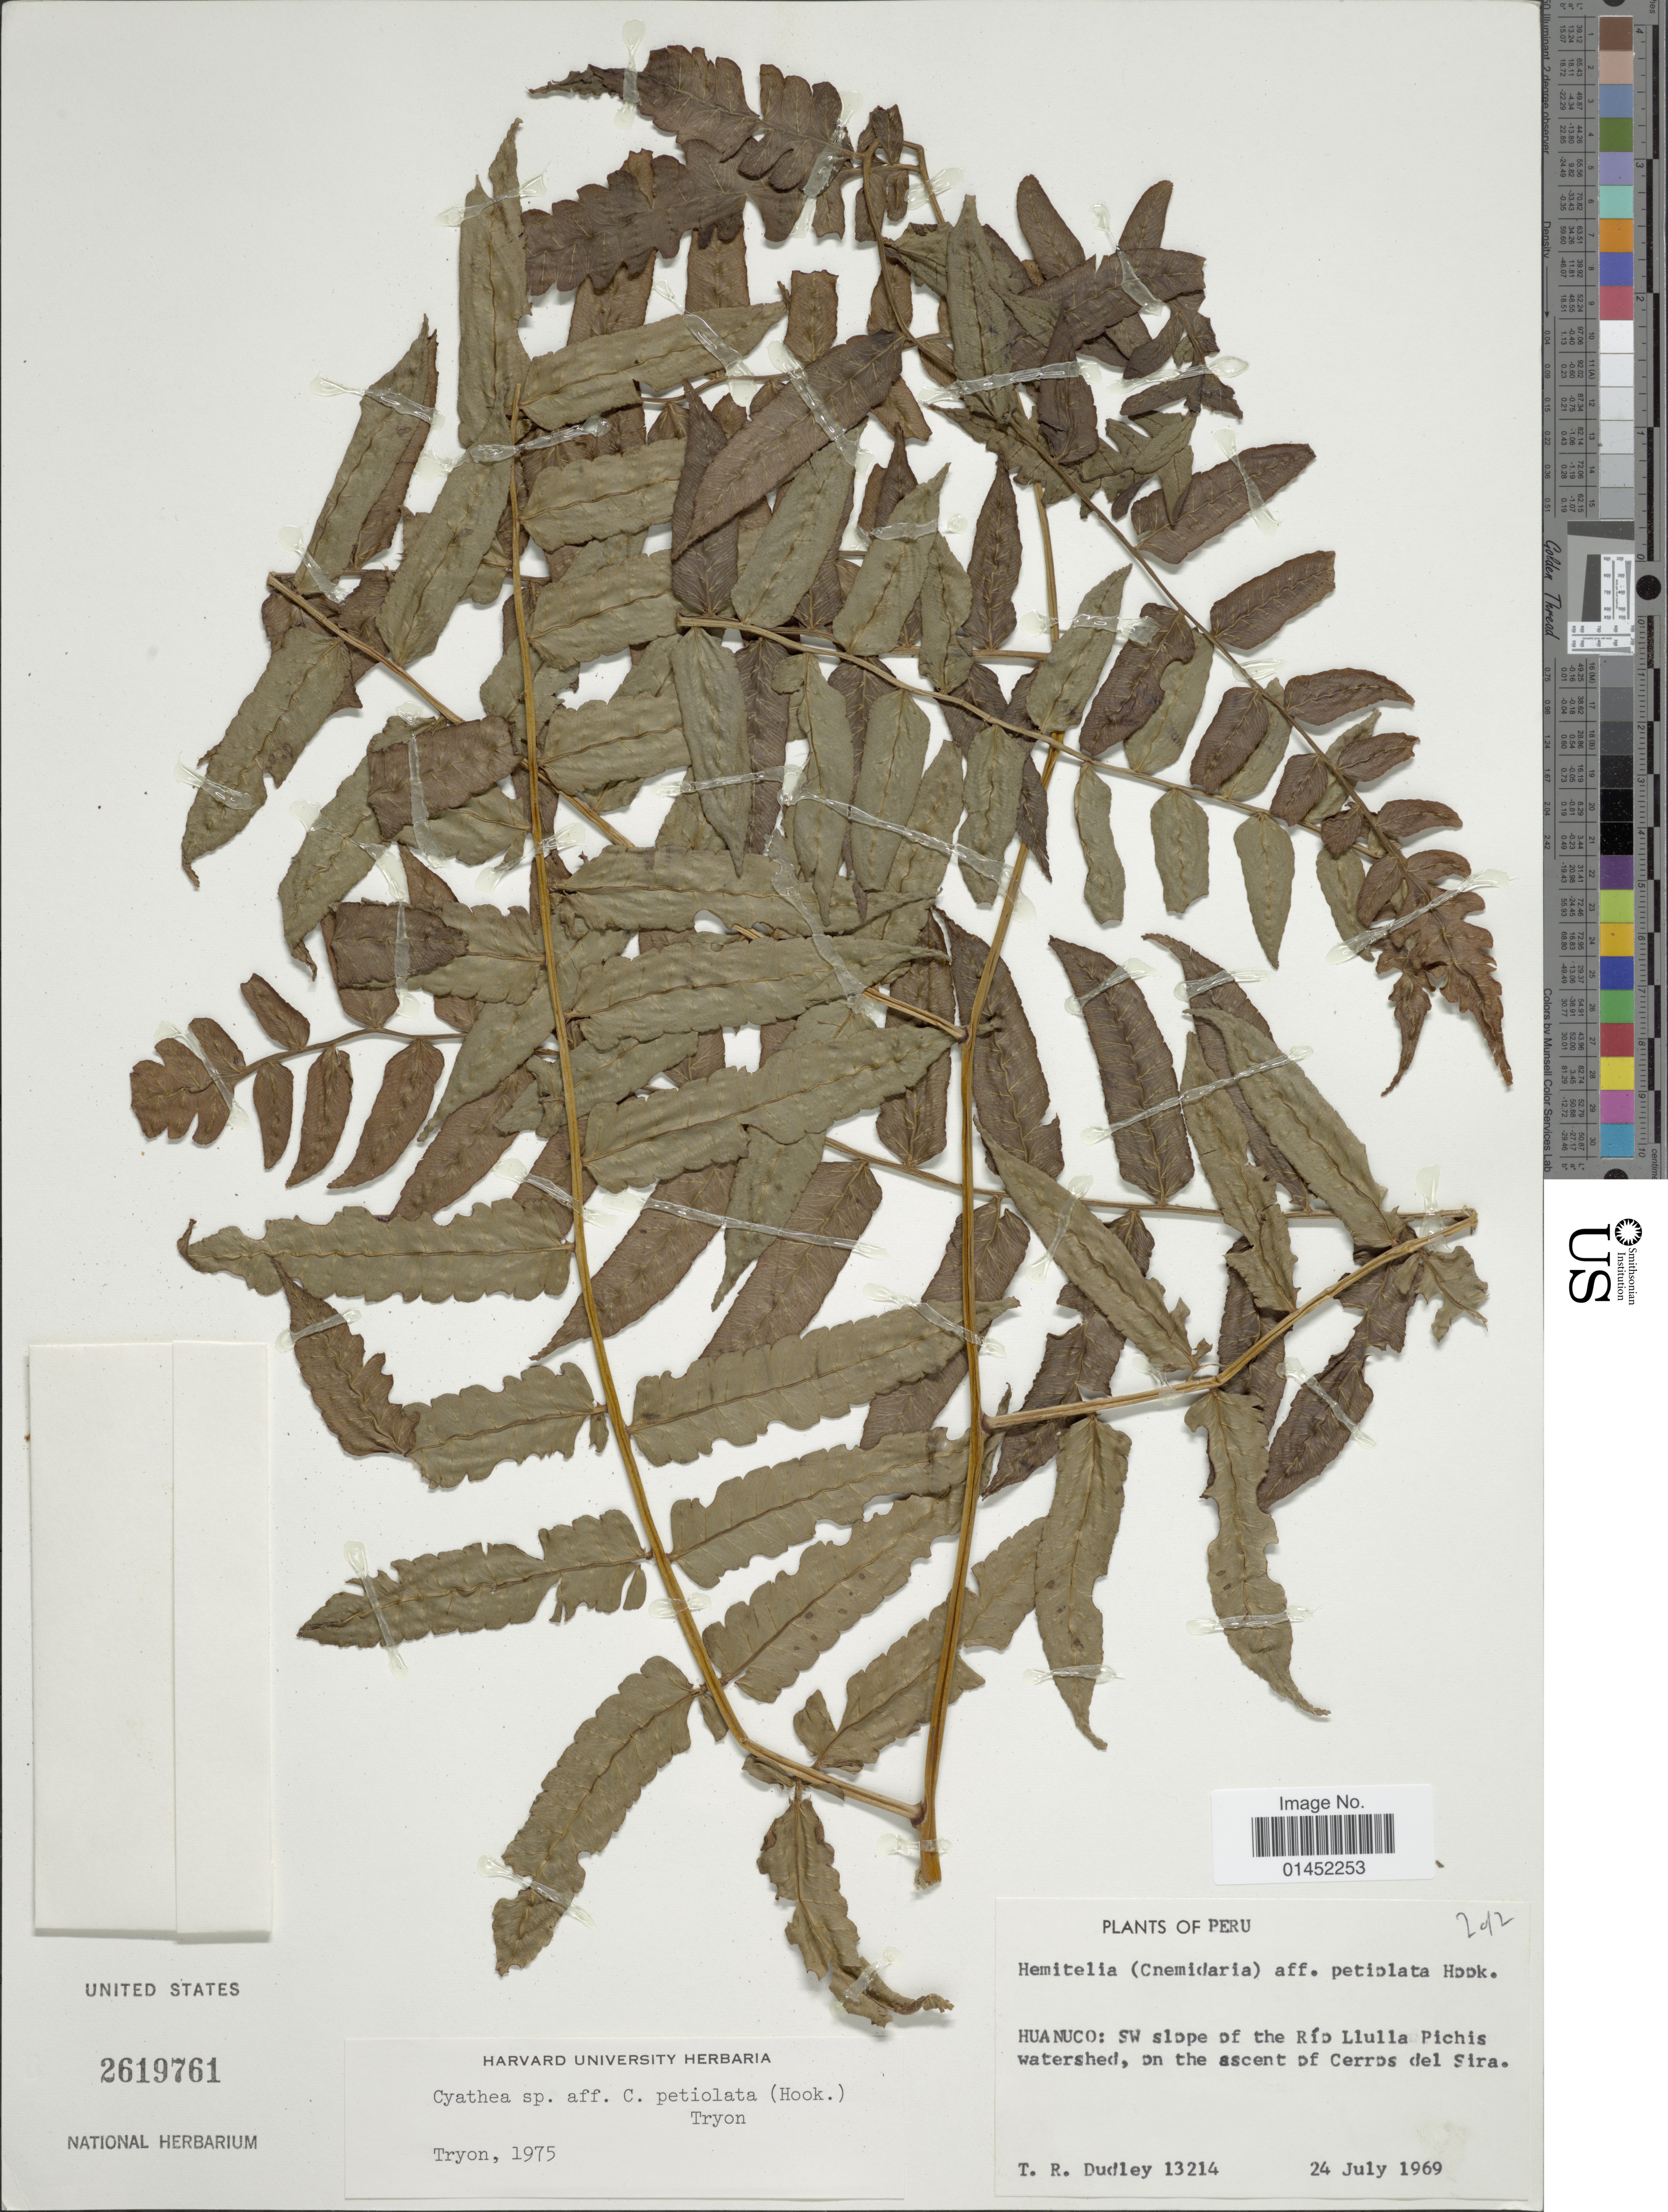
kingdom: Plantae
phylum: Tracheophyta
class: Polypodiopsida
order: Cyatheales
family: Cyatheaceae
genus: Cyathea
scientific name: Cyathea petiolata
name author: (Hook.) R.M. Tryon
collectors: T. R. Dudley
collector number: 13214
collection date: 1969-07-24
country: Peru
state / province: Huánuco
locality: SW slope of the Río Llulla Pichis watershed, on the ascent of Cerros del Sira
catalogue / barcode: US 2619761